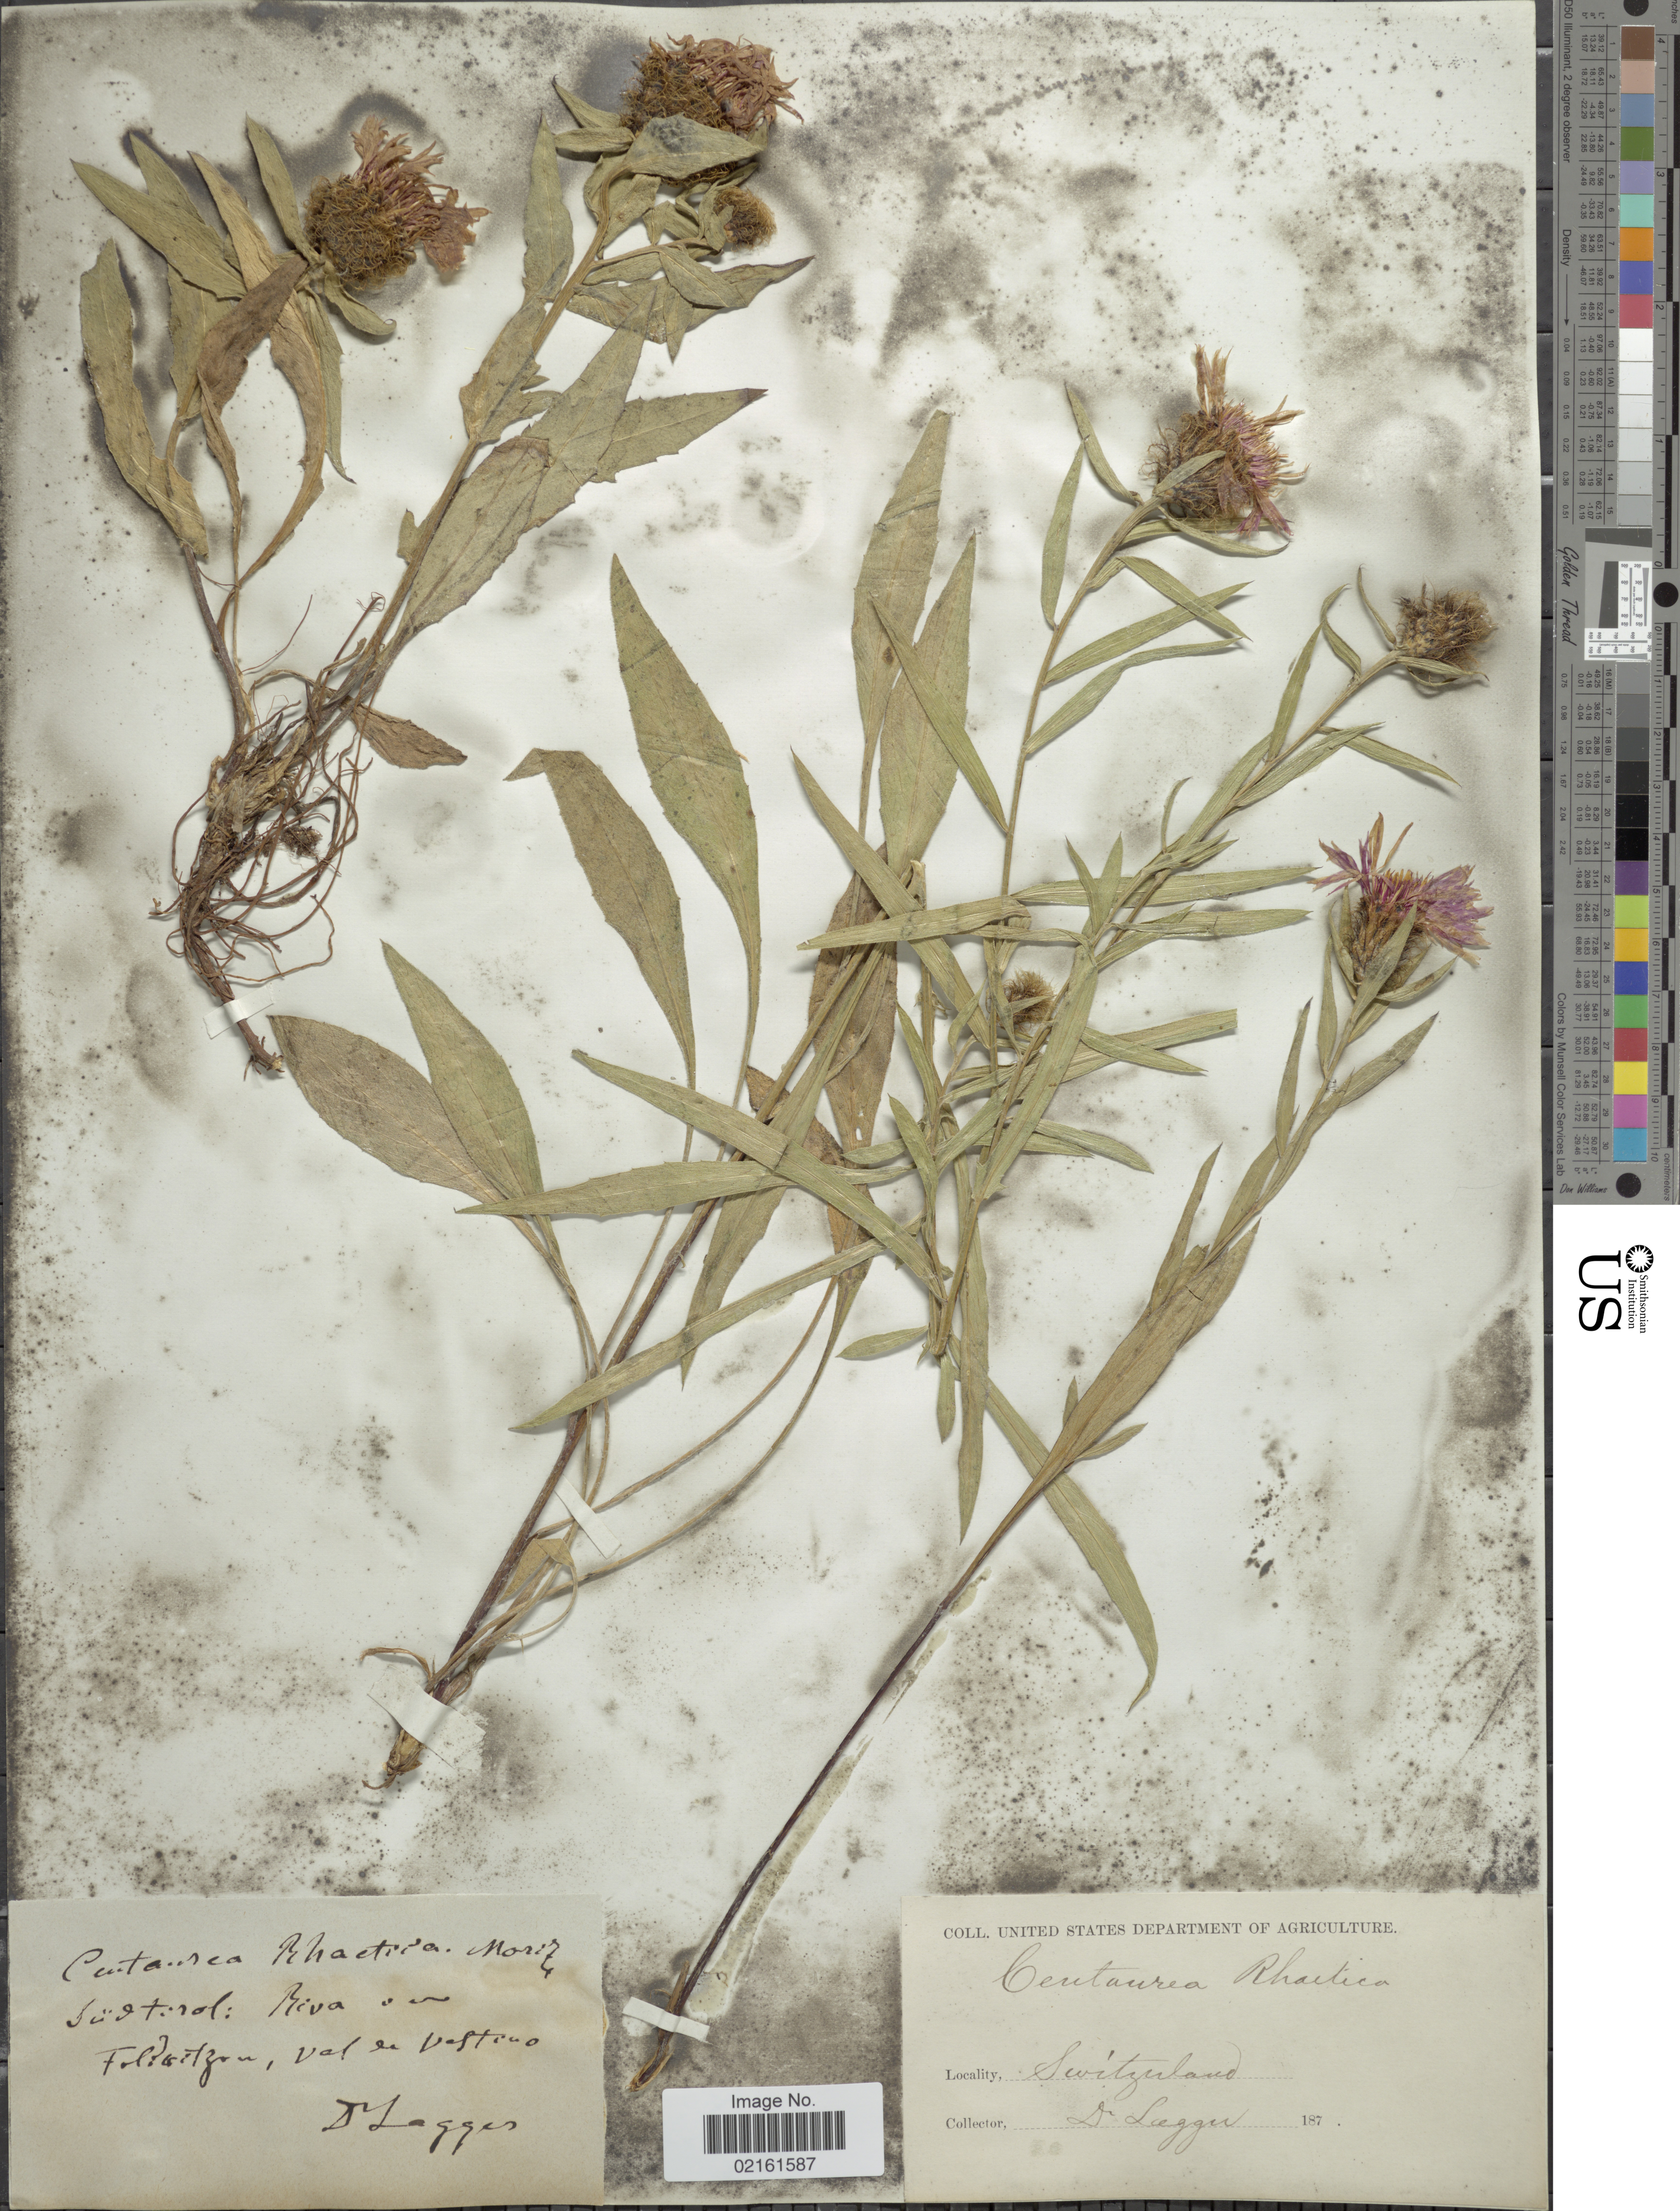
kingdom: Plantae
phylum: Tracheophyta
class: Magnoliopsida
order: Asterales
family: Asteraceae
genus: Centaurea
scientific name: Centaurea rhaetica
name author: Moritz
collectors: D. Lagger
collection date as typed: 187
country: Italy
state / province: Lombardy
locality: Südtirol: Val de Vestino (Valvestino)